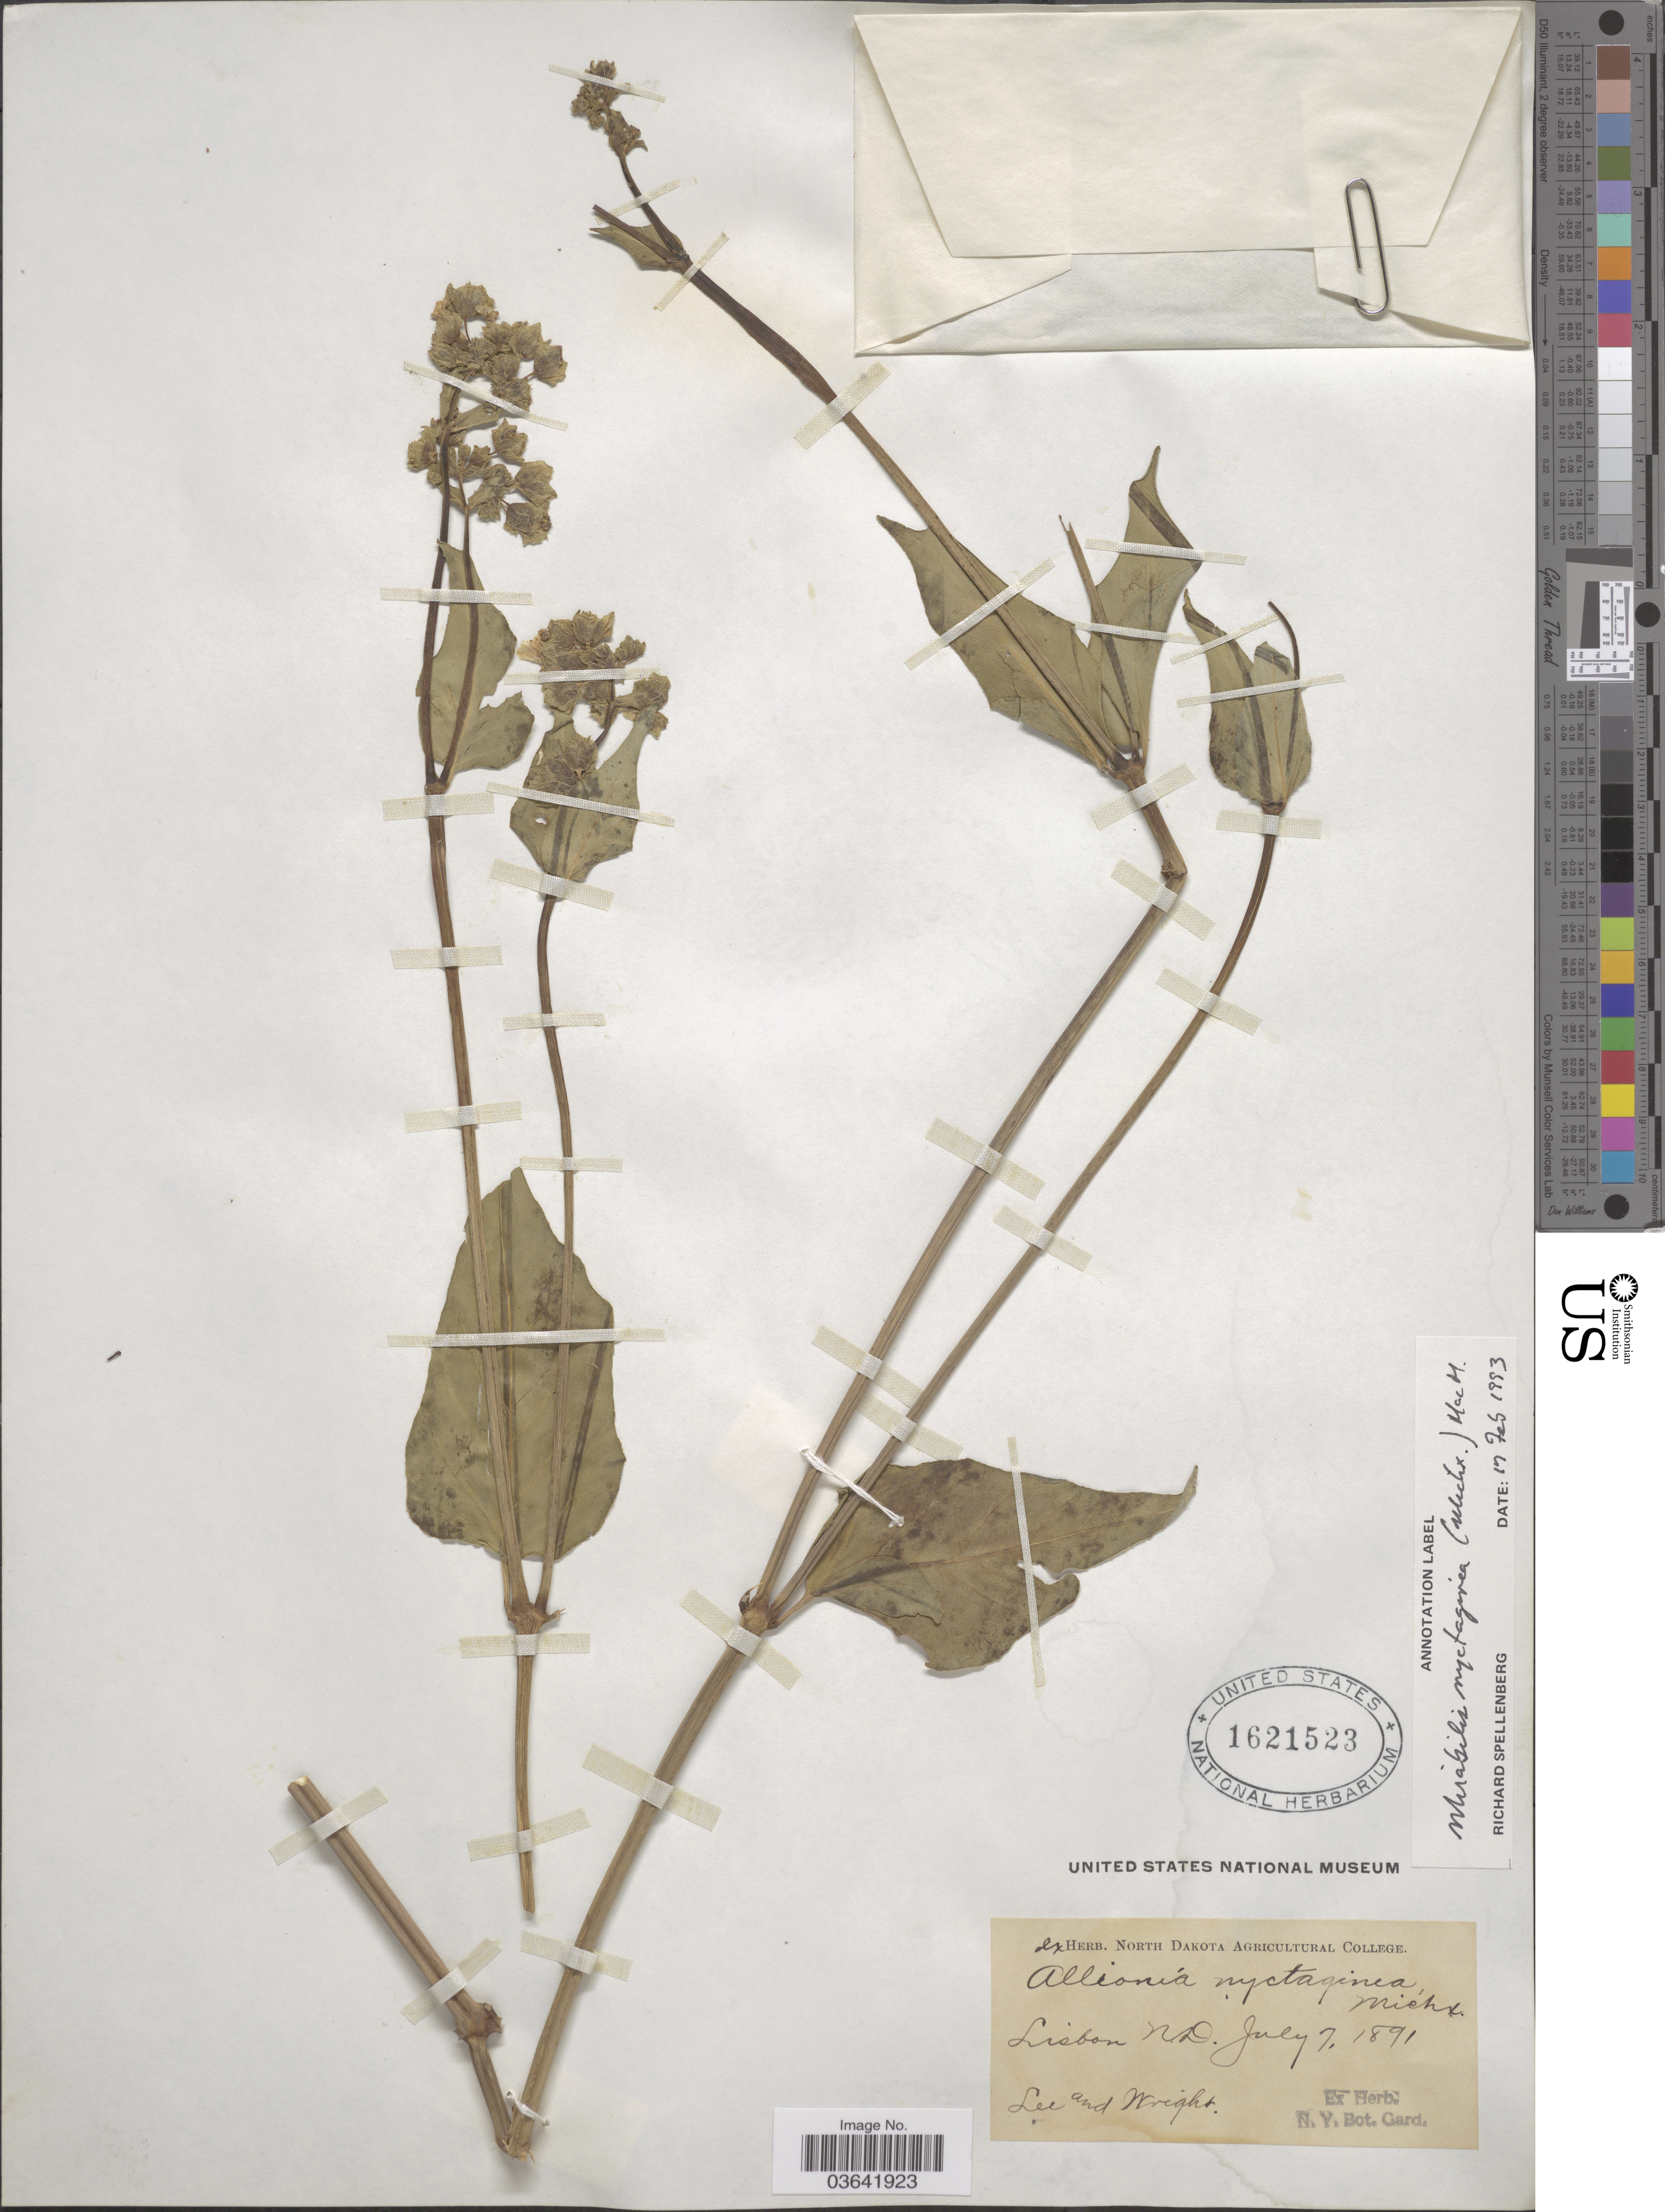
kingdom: Plantae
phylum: Tracheophyta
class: Magnoliopsida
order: Caryophyllales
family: Nyctaginaceae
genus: Mirabilis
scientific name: Mirabilis nyctaginea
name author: (Michx.) MacMill.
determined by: Spellenberg, R.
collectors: -. Lee & Wright, --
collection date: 1891-07-07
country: United States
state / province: North Dakota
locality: Lisbon.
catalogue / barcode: US 1621523